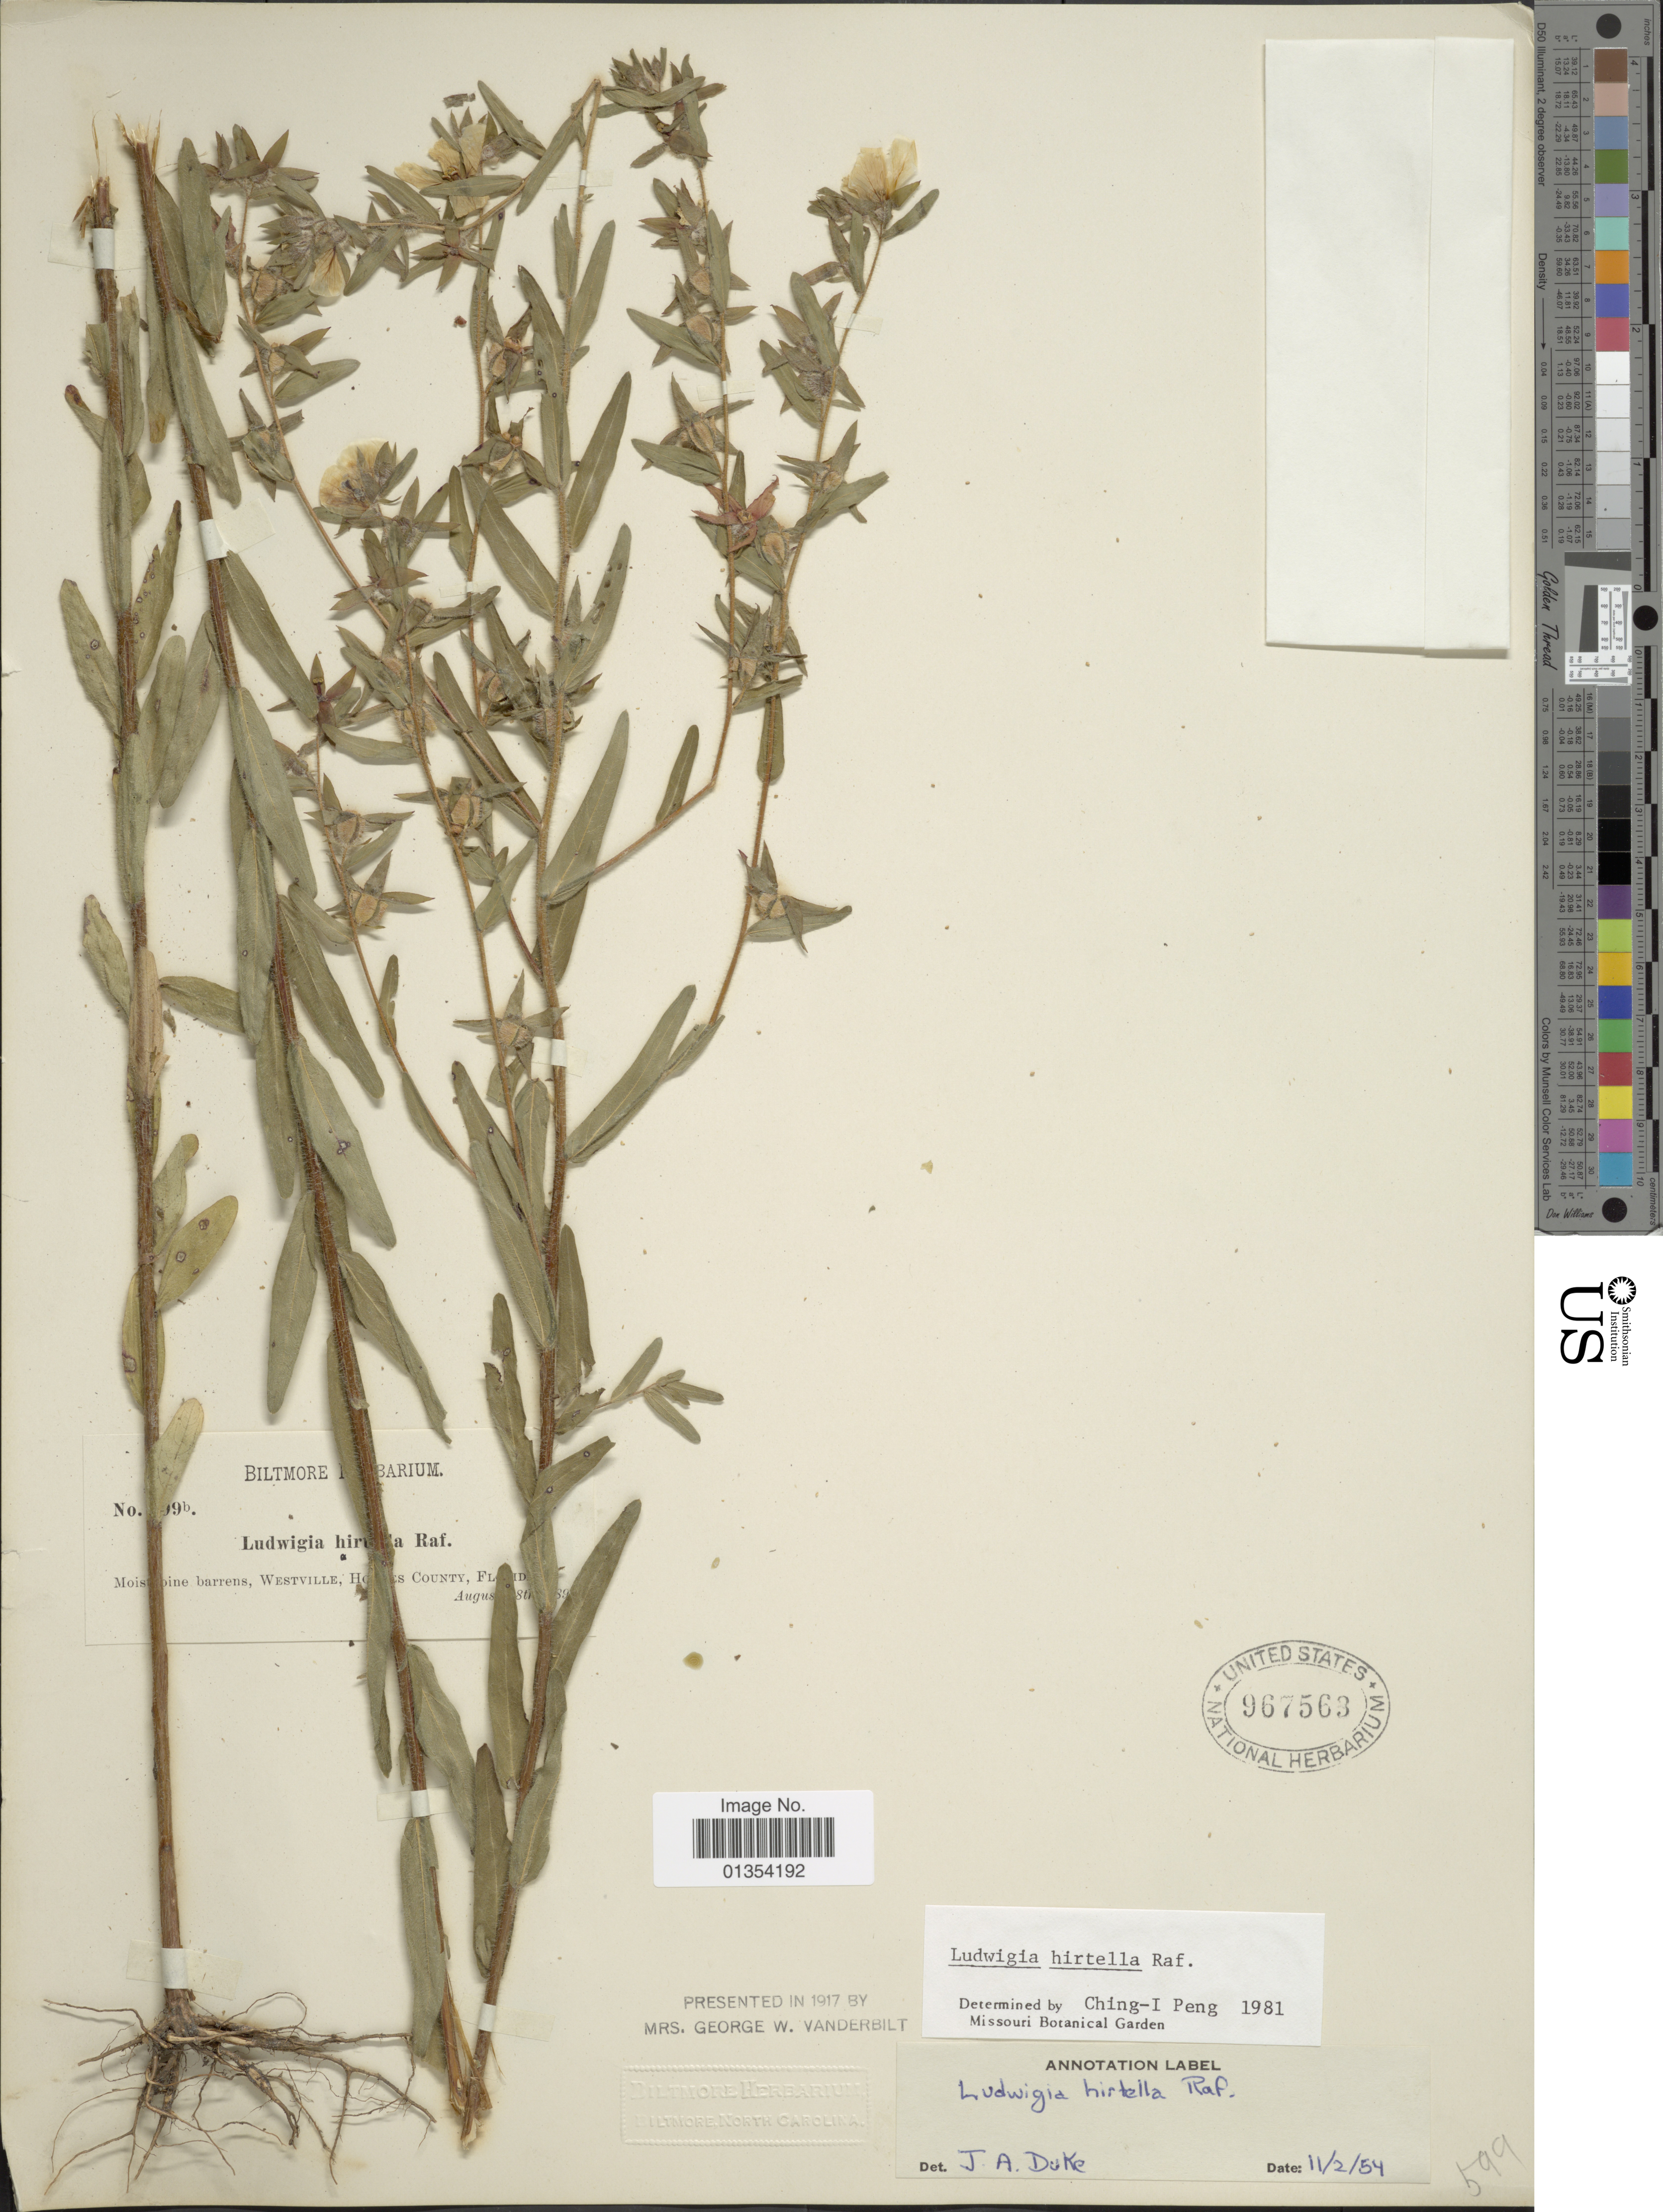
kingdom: Plantae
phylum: Tracheophyta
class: Magnoliopsida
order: Myrtales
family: Onagraceae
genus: Ludwigia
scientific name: Ludwigia hirtella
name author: Raf.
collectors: ex herb. Biltmore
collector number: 99b*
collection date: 1899-08-08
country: United States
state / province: Florida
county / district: Holmes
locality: Westville.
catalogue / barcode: US 967563